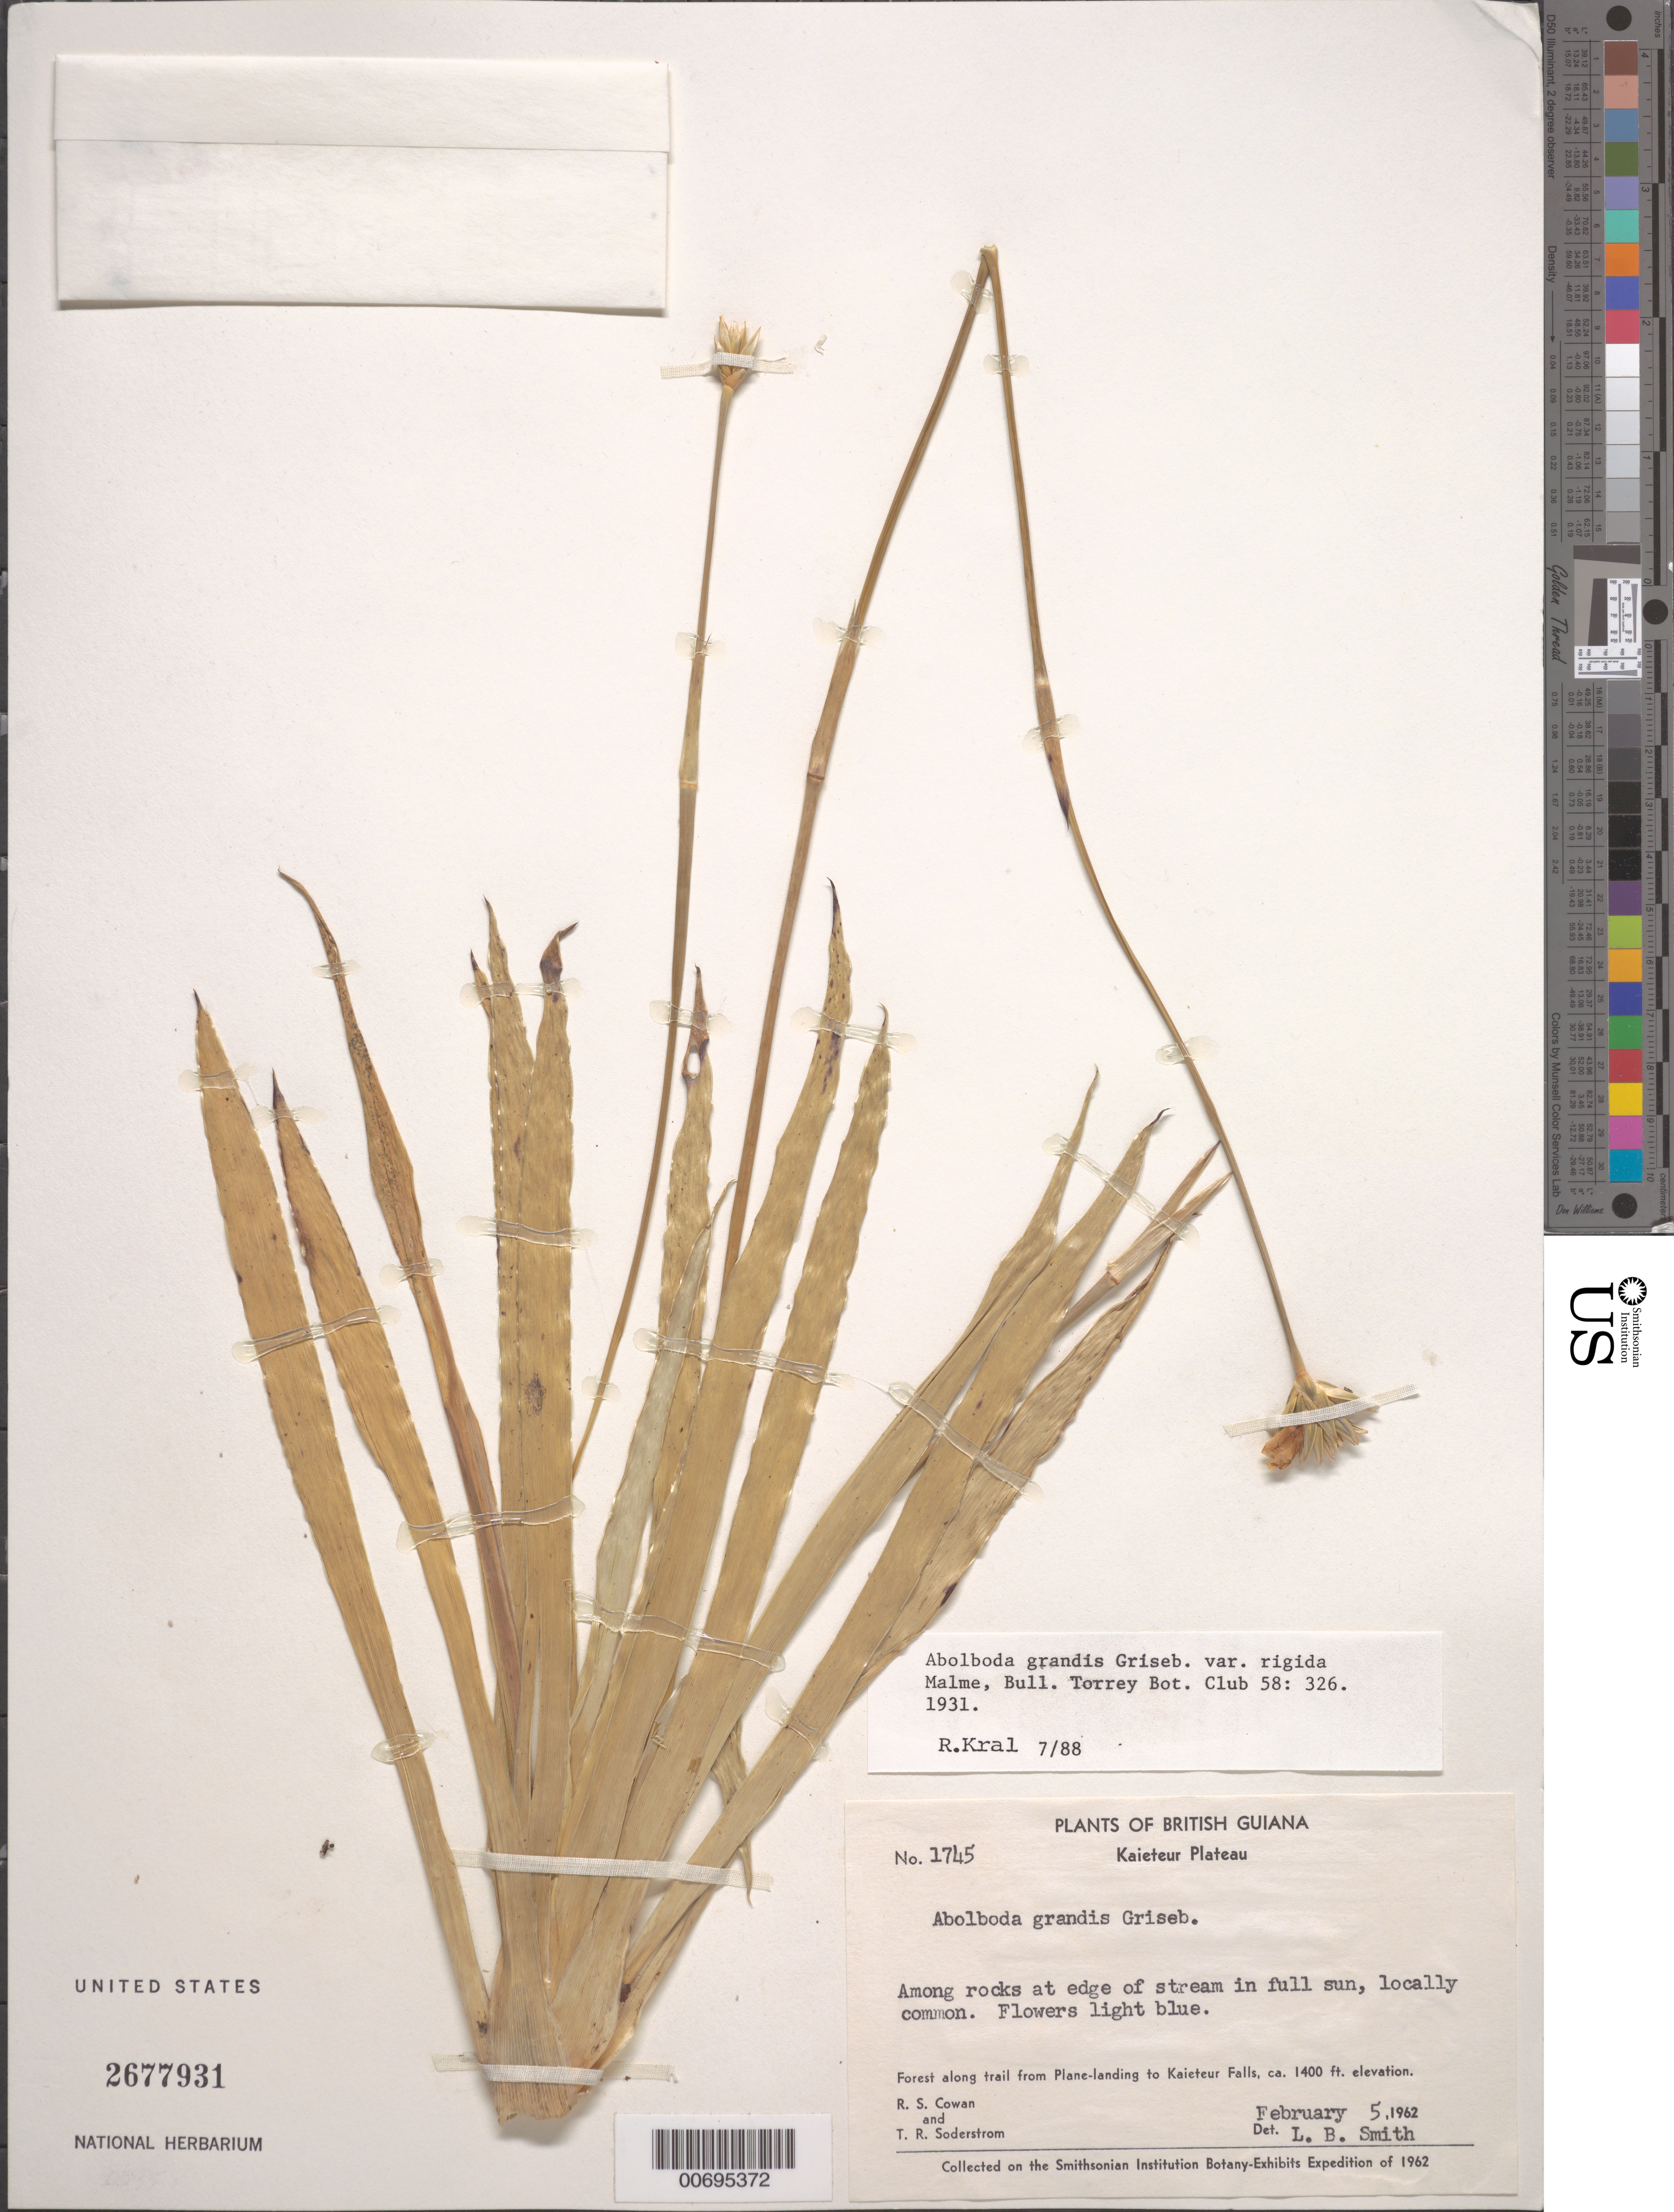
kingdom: Plantae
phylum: Tracheophyta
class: Liliopsida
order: Poales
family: Xyridaceae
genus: Abolboda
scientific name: Abolboda grandis var. rigida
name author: Malme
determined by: Kral, Robert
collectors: R. S. Cowan & T. R. Soderstrom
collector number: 1745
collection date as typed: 5-Feb-62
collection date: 1962-02-05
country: Guyana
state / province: Potaro-Siparuni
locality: Kaieteur Plateau, along trail from plane landing to Kaieteur Falls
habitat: Among rocks at edge of stream in full sun;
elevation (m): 427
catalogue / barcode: US 2677931